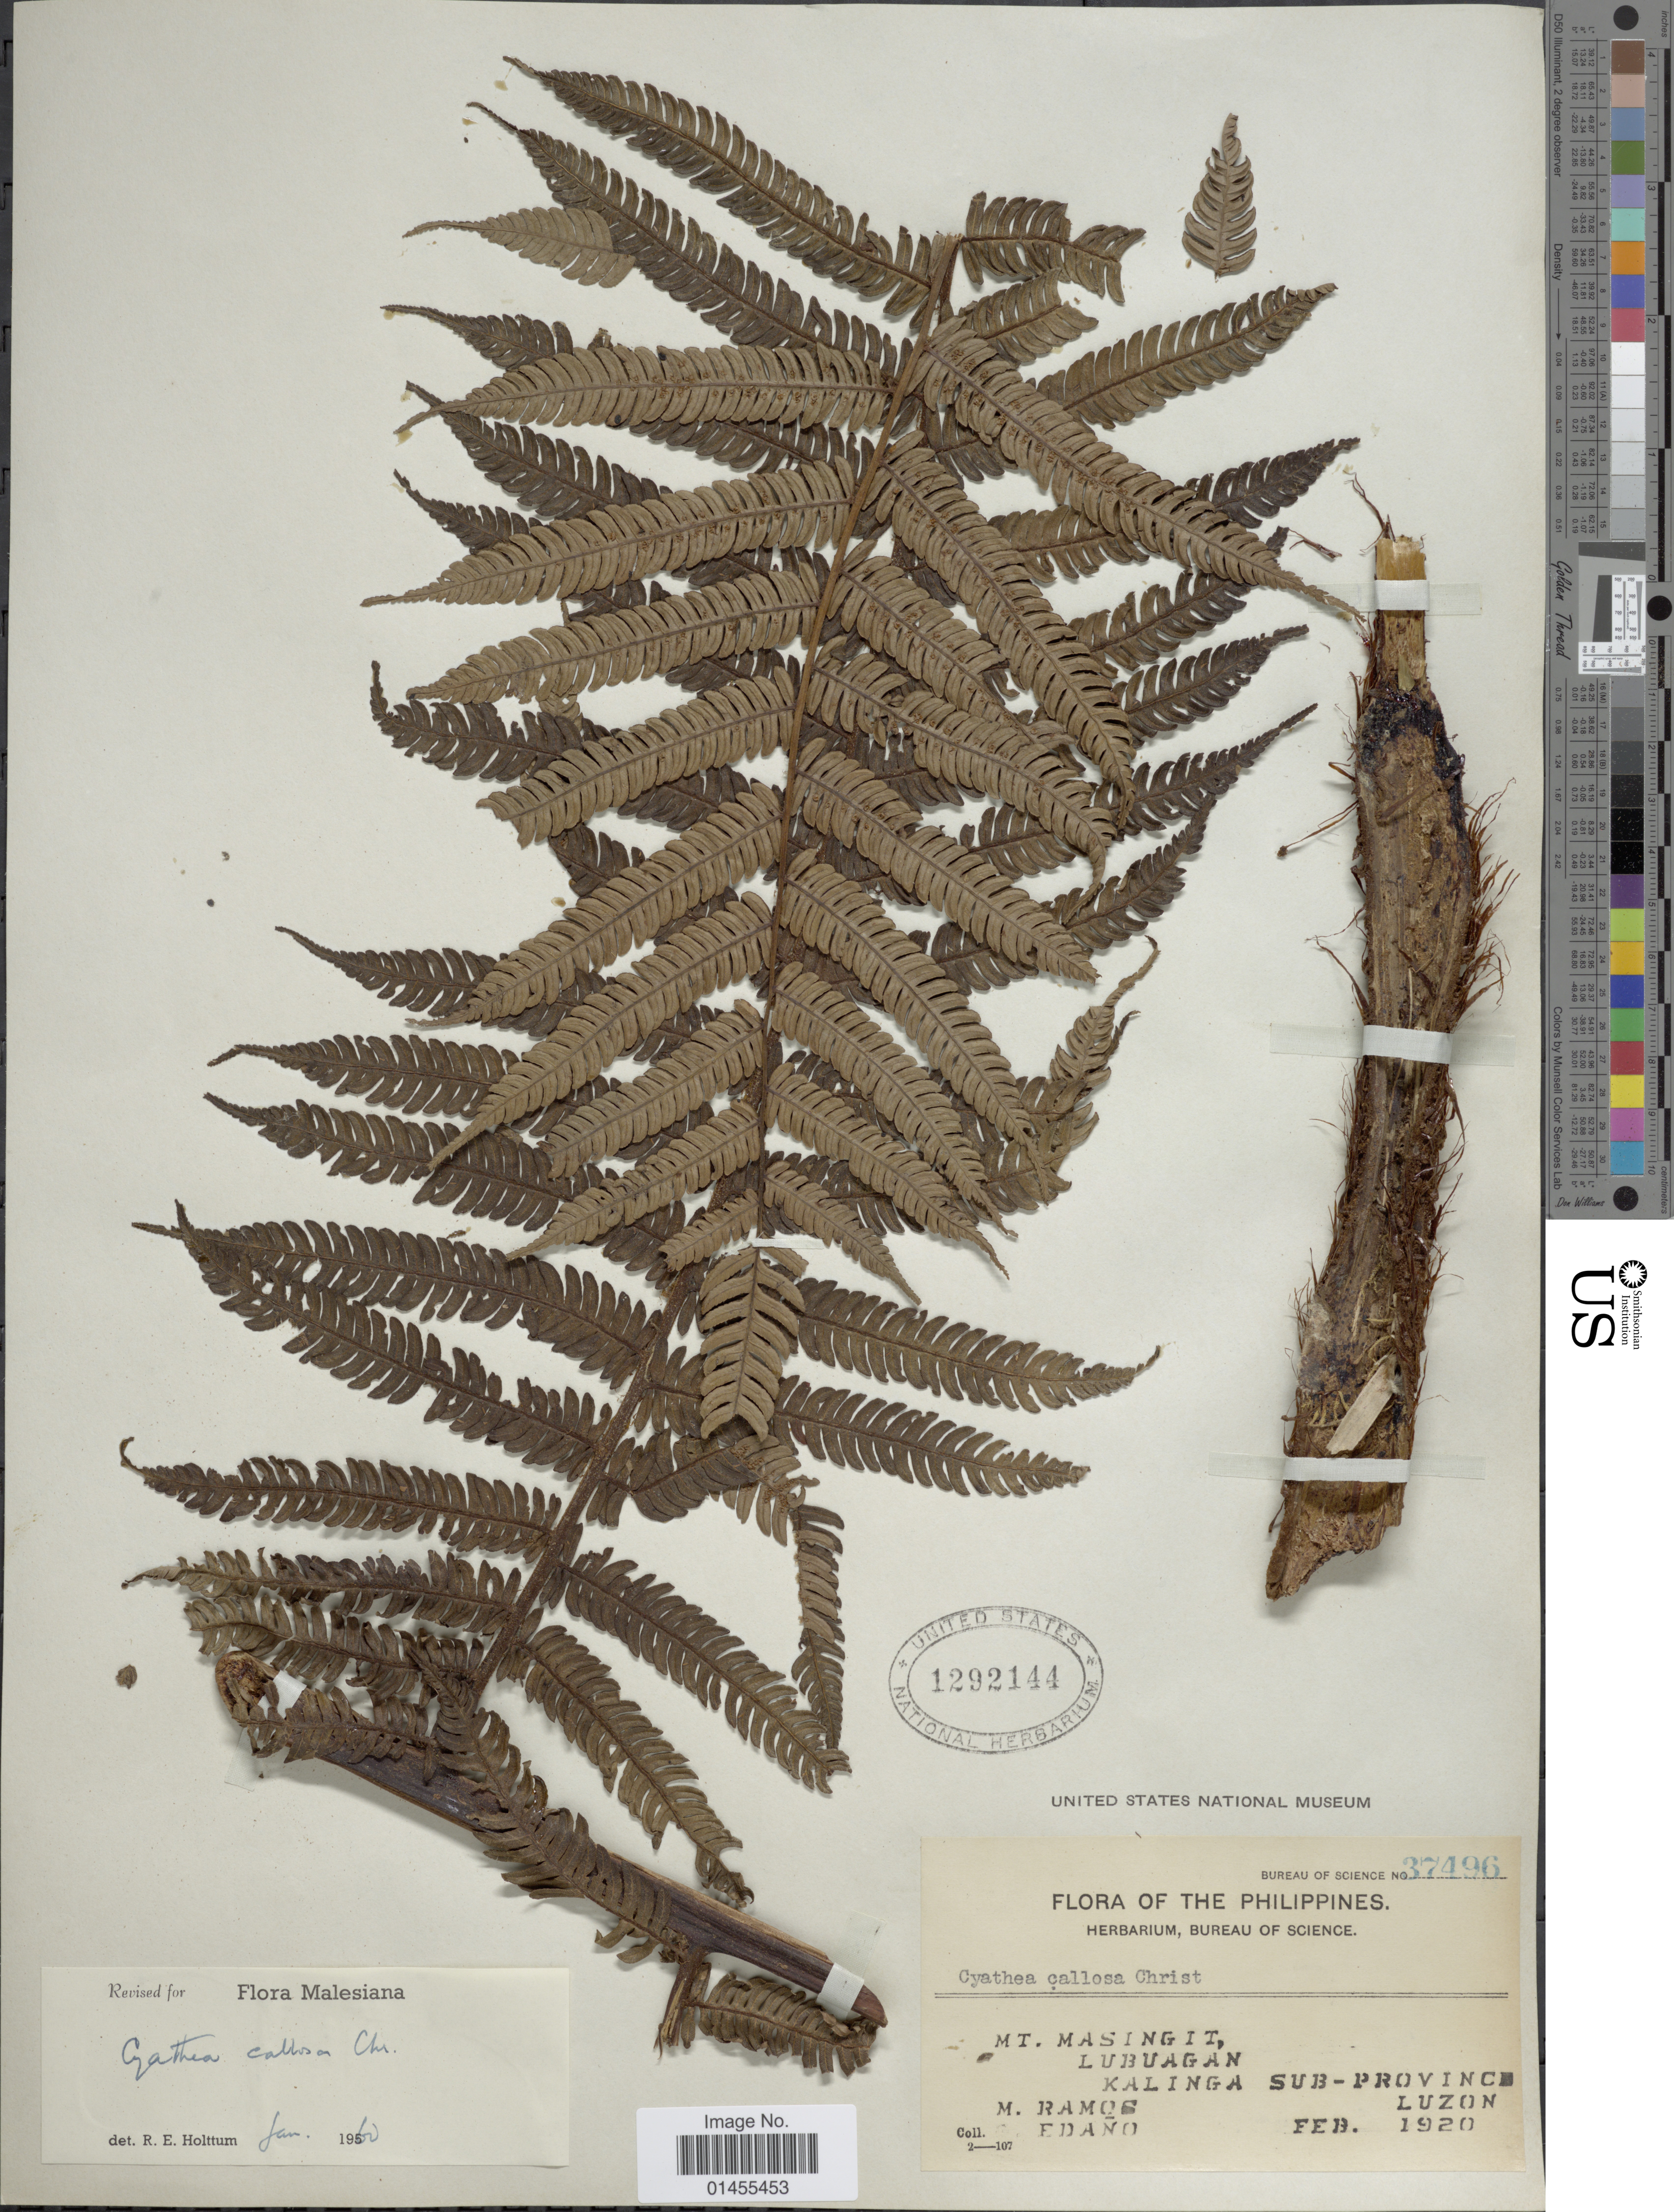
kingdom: Plantae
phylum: Tracheophyta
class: Polypodiopsida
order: Cyatheales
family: Cyatheaceae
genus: Alsophila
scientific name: Alsophila callosa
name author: (Christ) R.M. Tryon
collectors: M. Ramos & G. Edaño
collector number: Bureau of Science 37496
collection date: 1920-02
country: Philippines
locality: Mt. Maquiling. Lubuagan, Kalinga sub-province Luzon.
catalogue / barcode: US 1292144